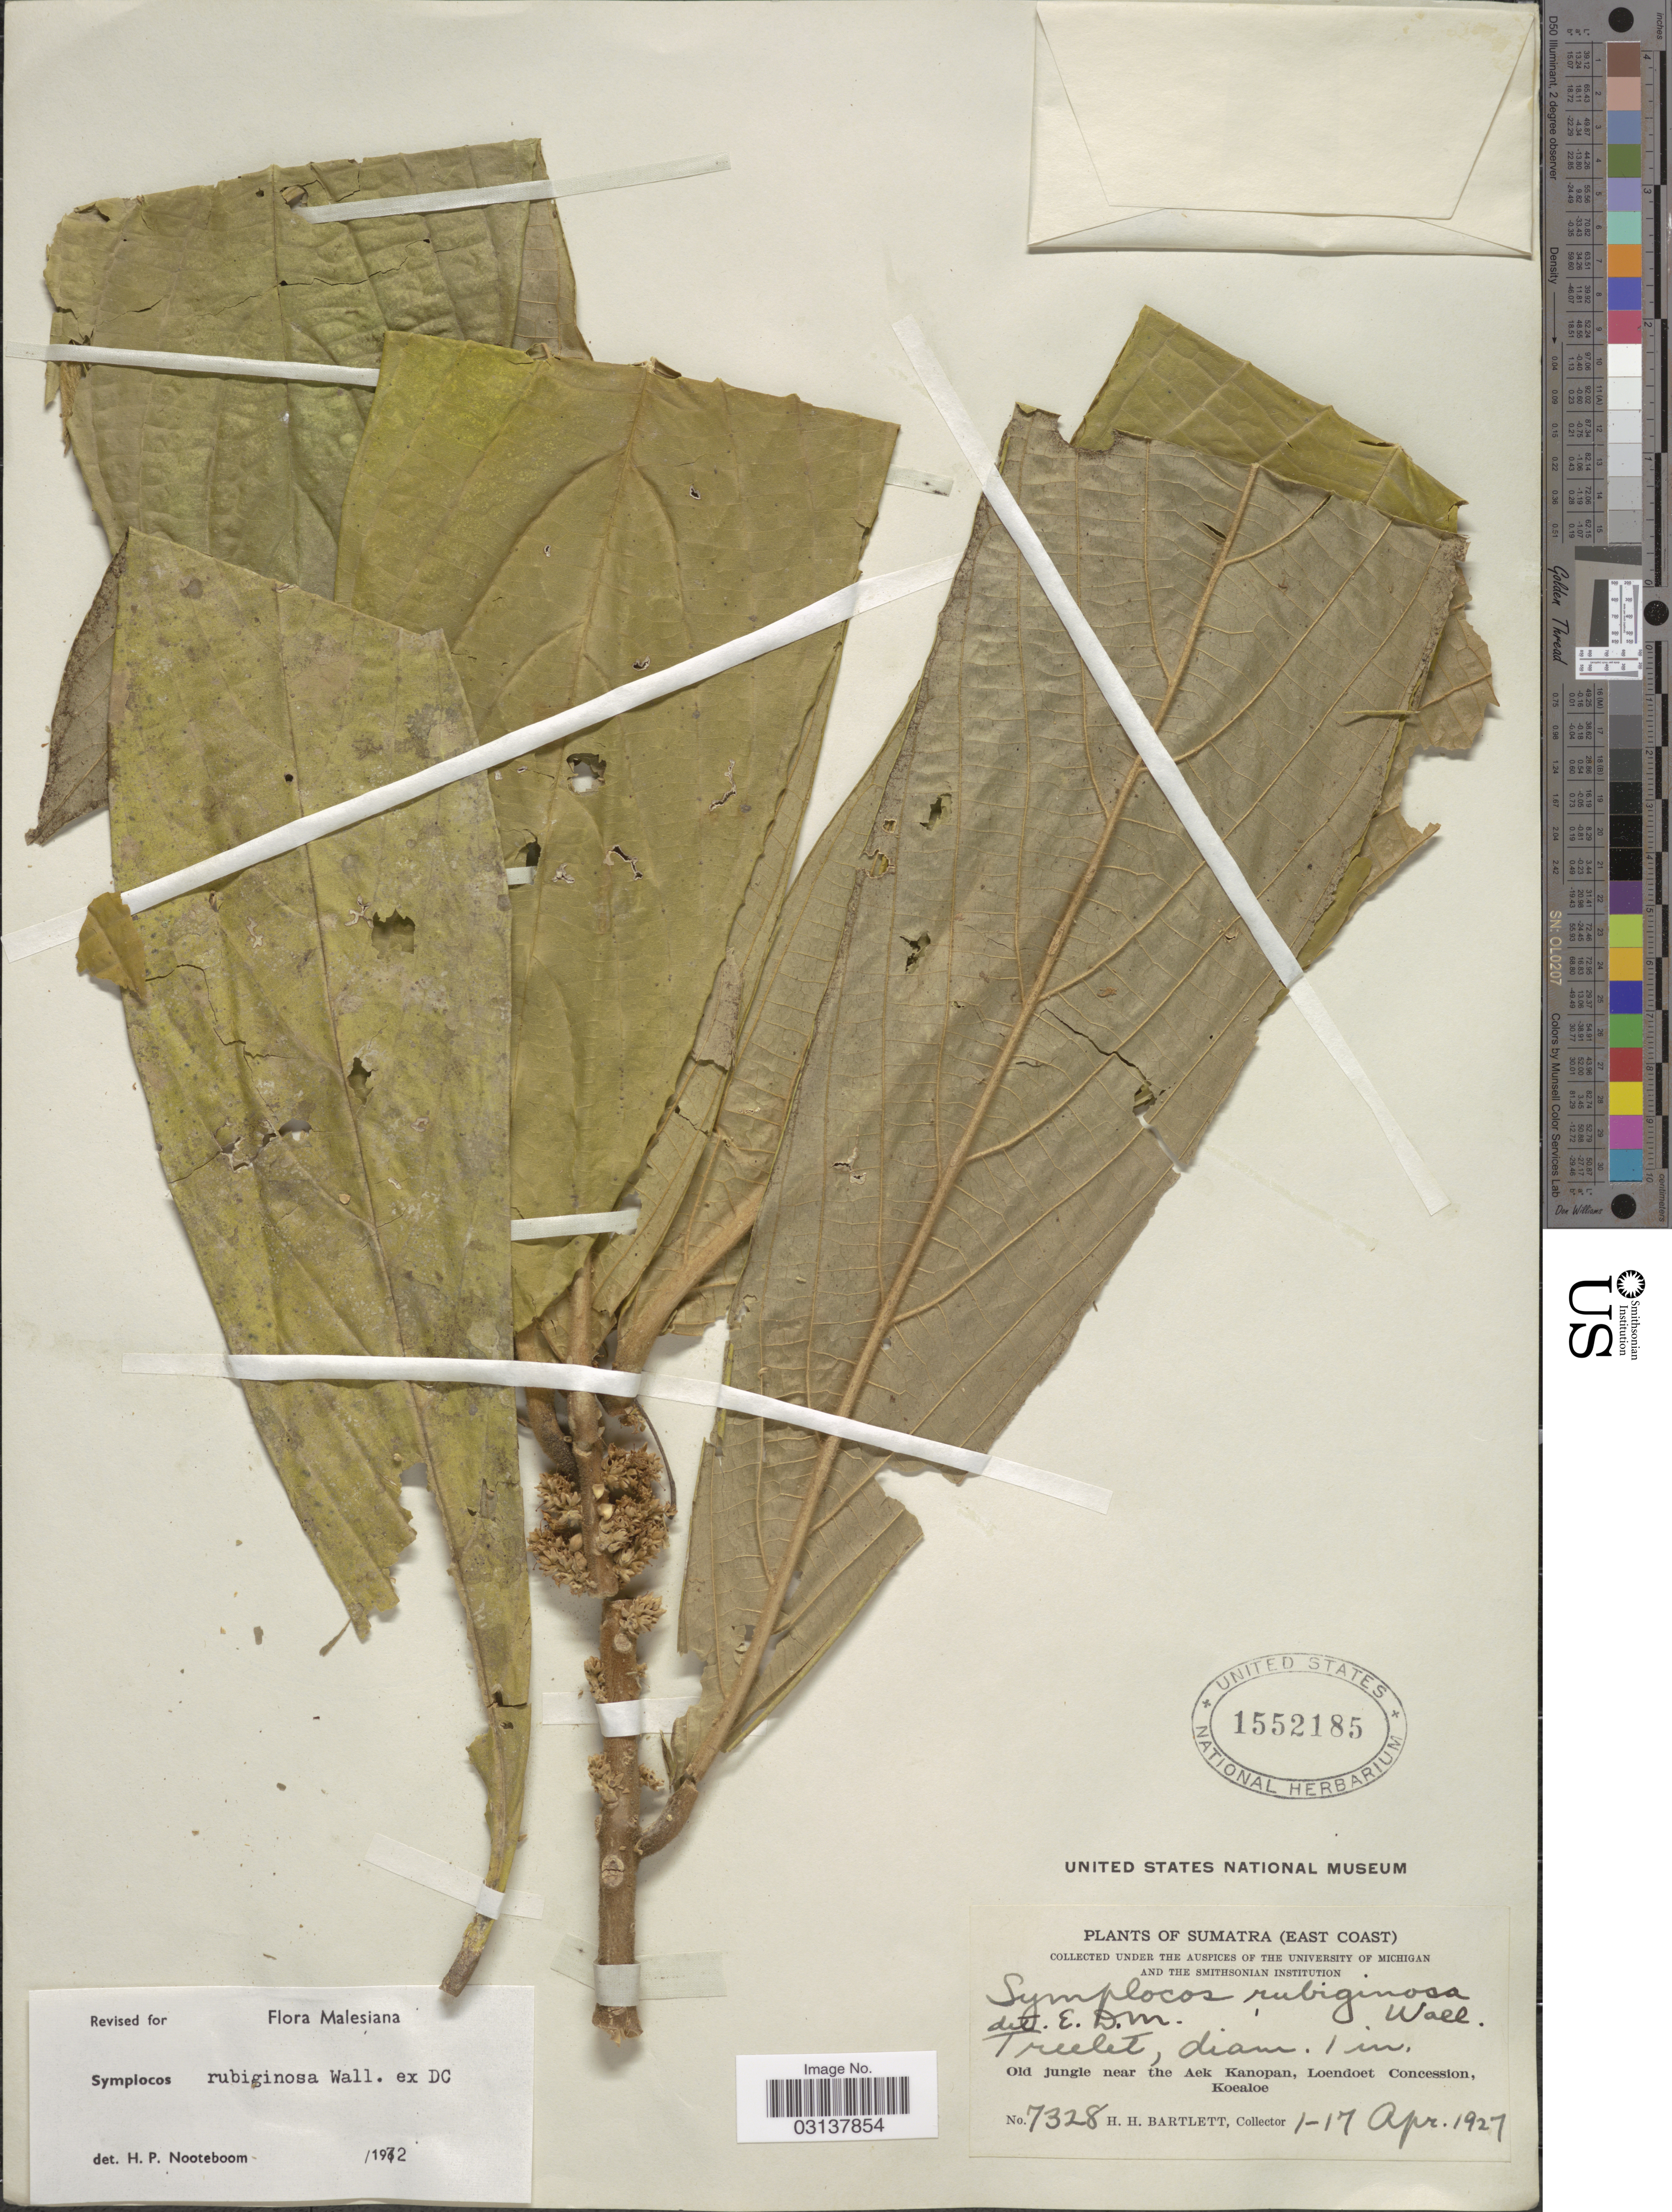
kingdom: Plantae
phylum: Tracheophyta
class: Magnoliopsida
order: Ericales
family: Symplocaceae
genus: Symplocos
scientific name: Symplocos rubiginosa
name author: Wall. ex DC.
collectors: H. H. Bartlett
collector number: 7328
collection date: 1927-04-01/1927-04-17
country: Indonesia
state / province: Sumatra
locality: Sumatra (East Coast). Old jungle near the Aek Kanopan, Loendoet Concession, Koealoe.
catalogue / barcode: US 1552185